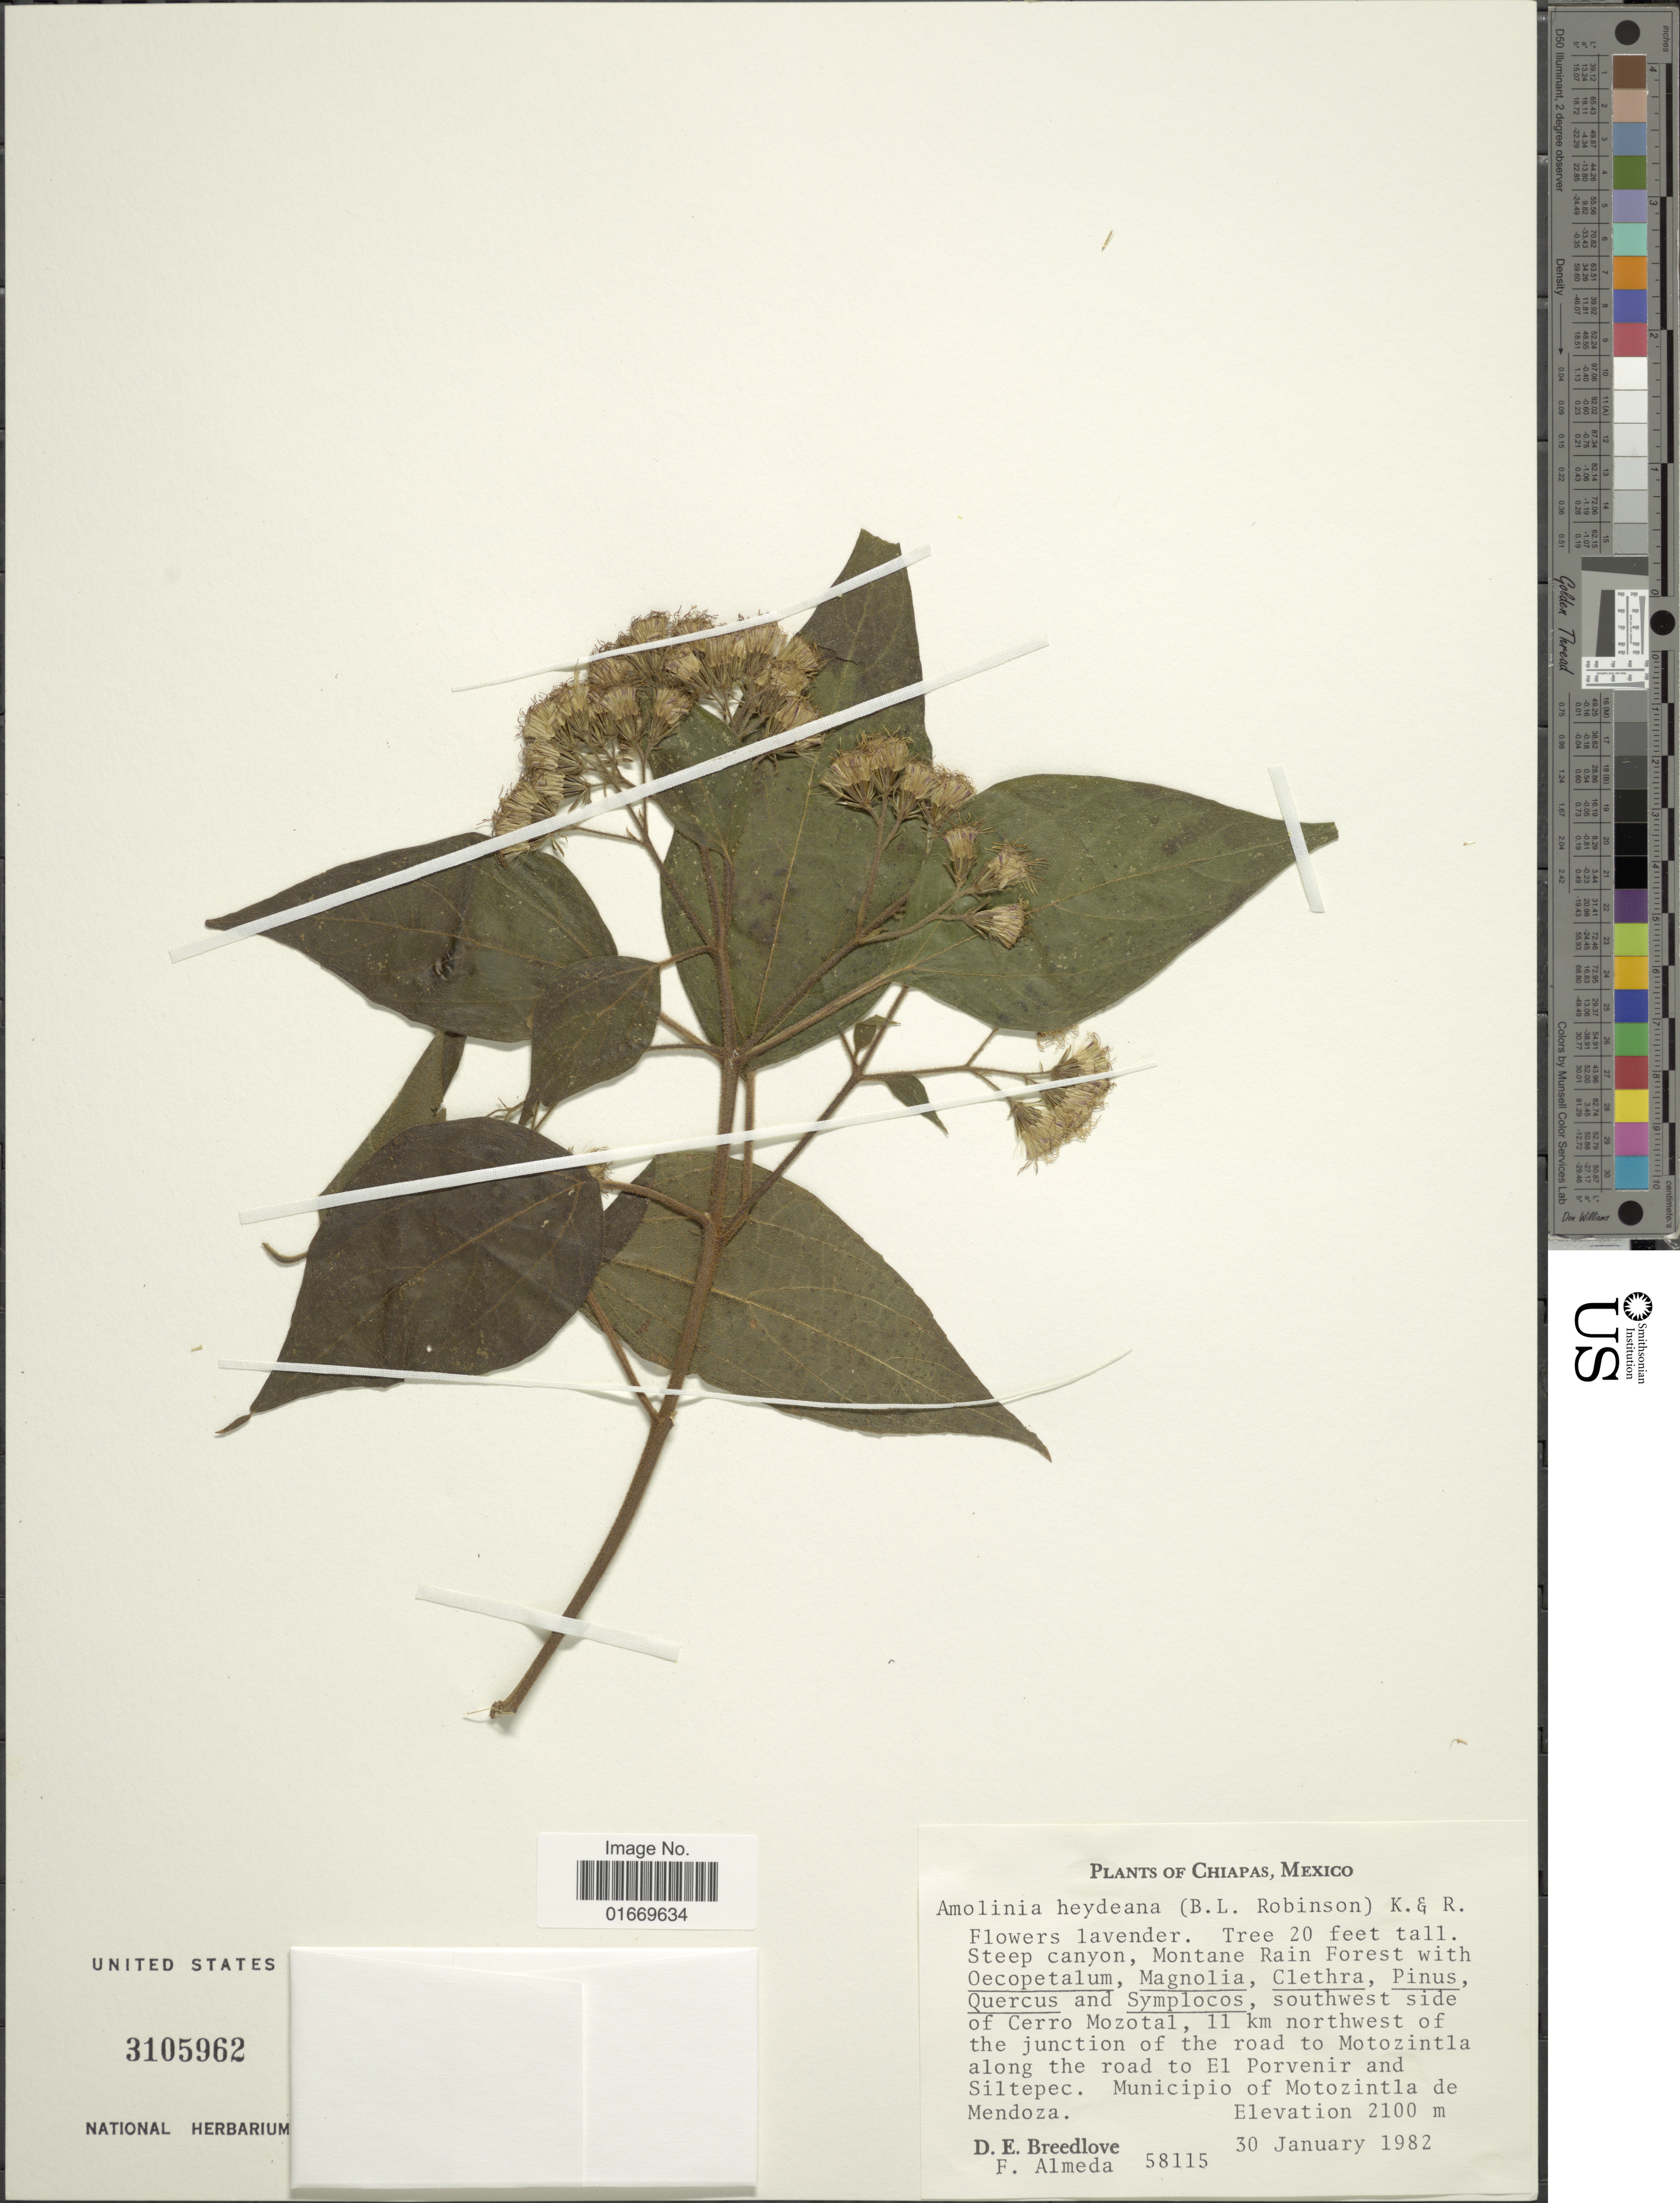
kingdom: Plantae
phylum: Tracheophyta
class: Magnoliopsida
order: Asterales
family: Asteraceae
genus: Amolinia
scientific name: Amolinia heydeana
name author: (B.L. Rob.) R.M. King & H. Rob.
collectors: D. E. Breedlove & F. Almeda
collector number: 58115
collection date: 1982-01-30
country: Mexico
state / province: Chiapas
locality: Chiapas, Mexico. soutwest side of Cerro mozotal, 11 km northwest of the junction of the road to Motozintla along road to El Porvenir and Siltepec. Municipio of Motozintla de Mendoza.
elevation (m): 2100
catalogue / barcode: US 3105962